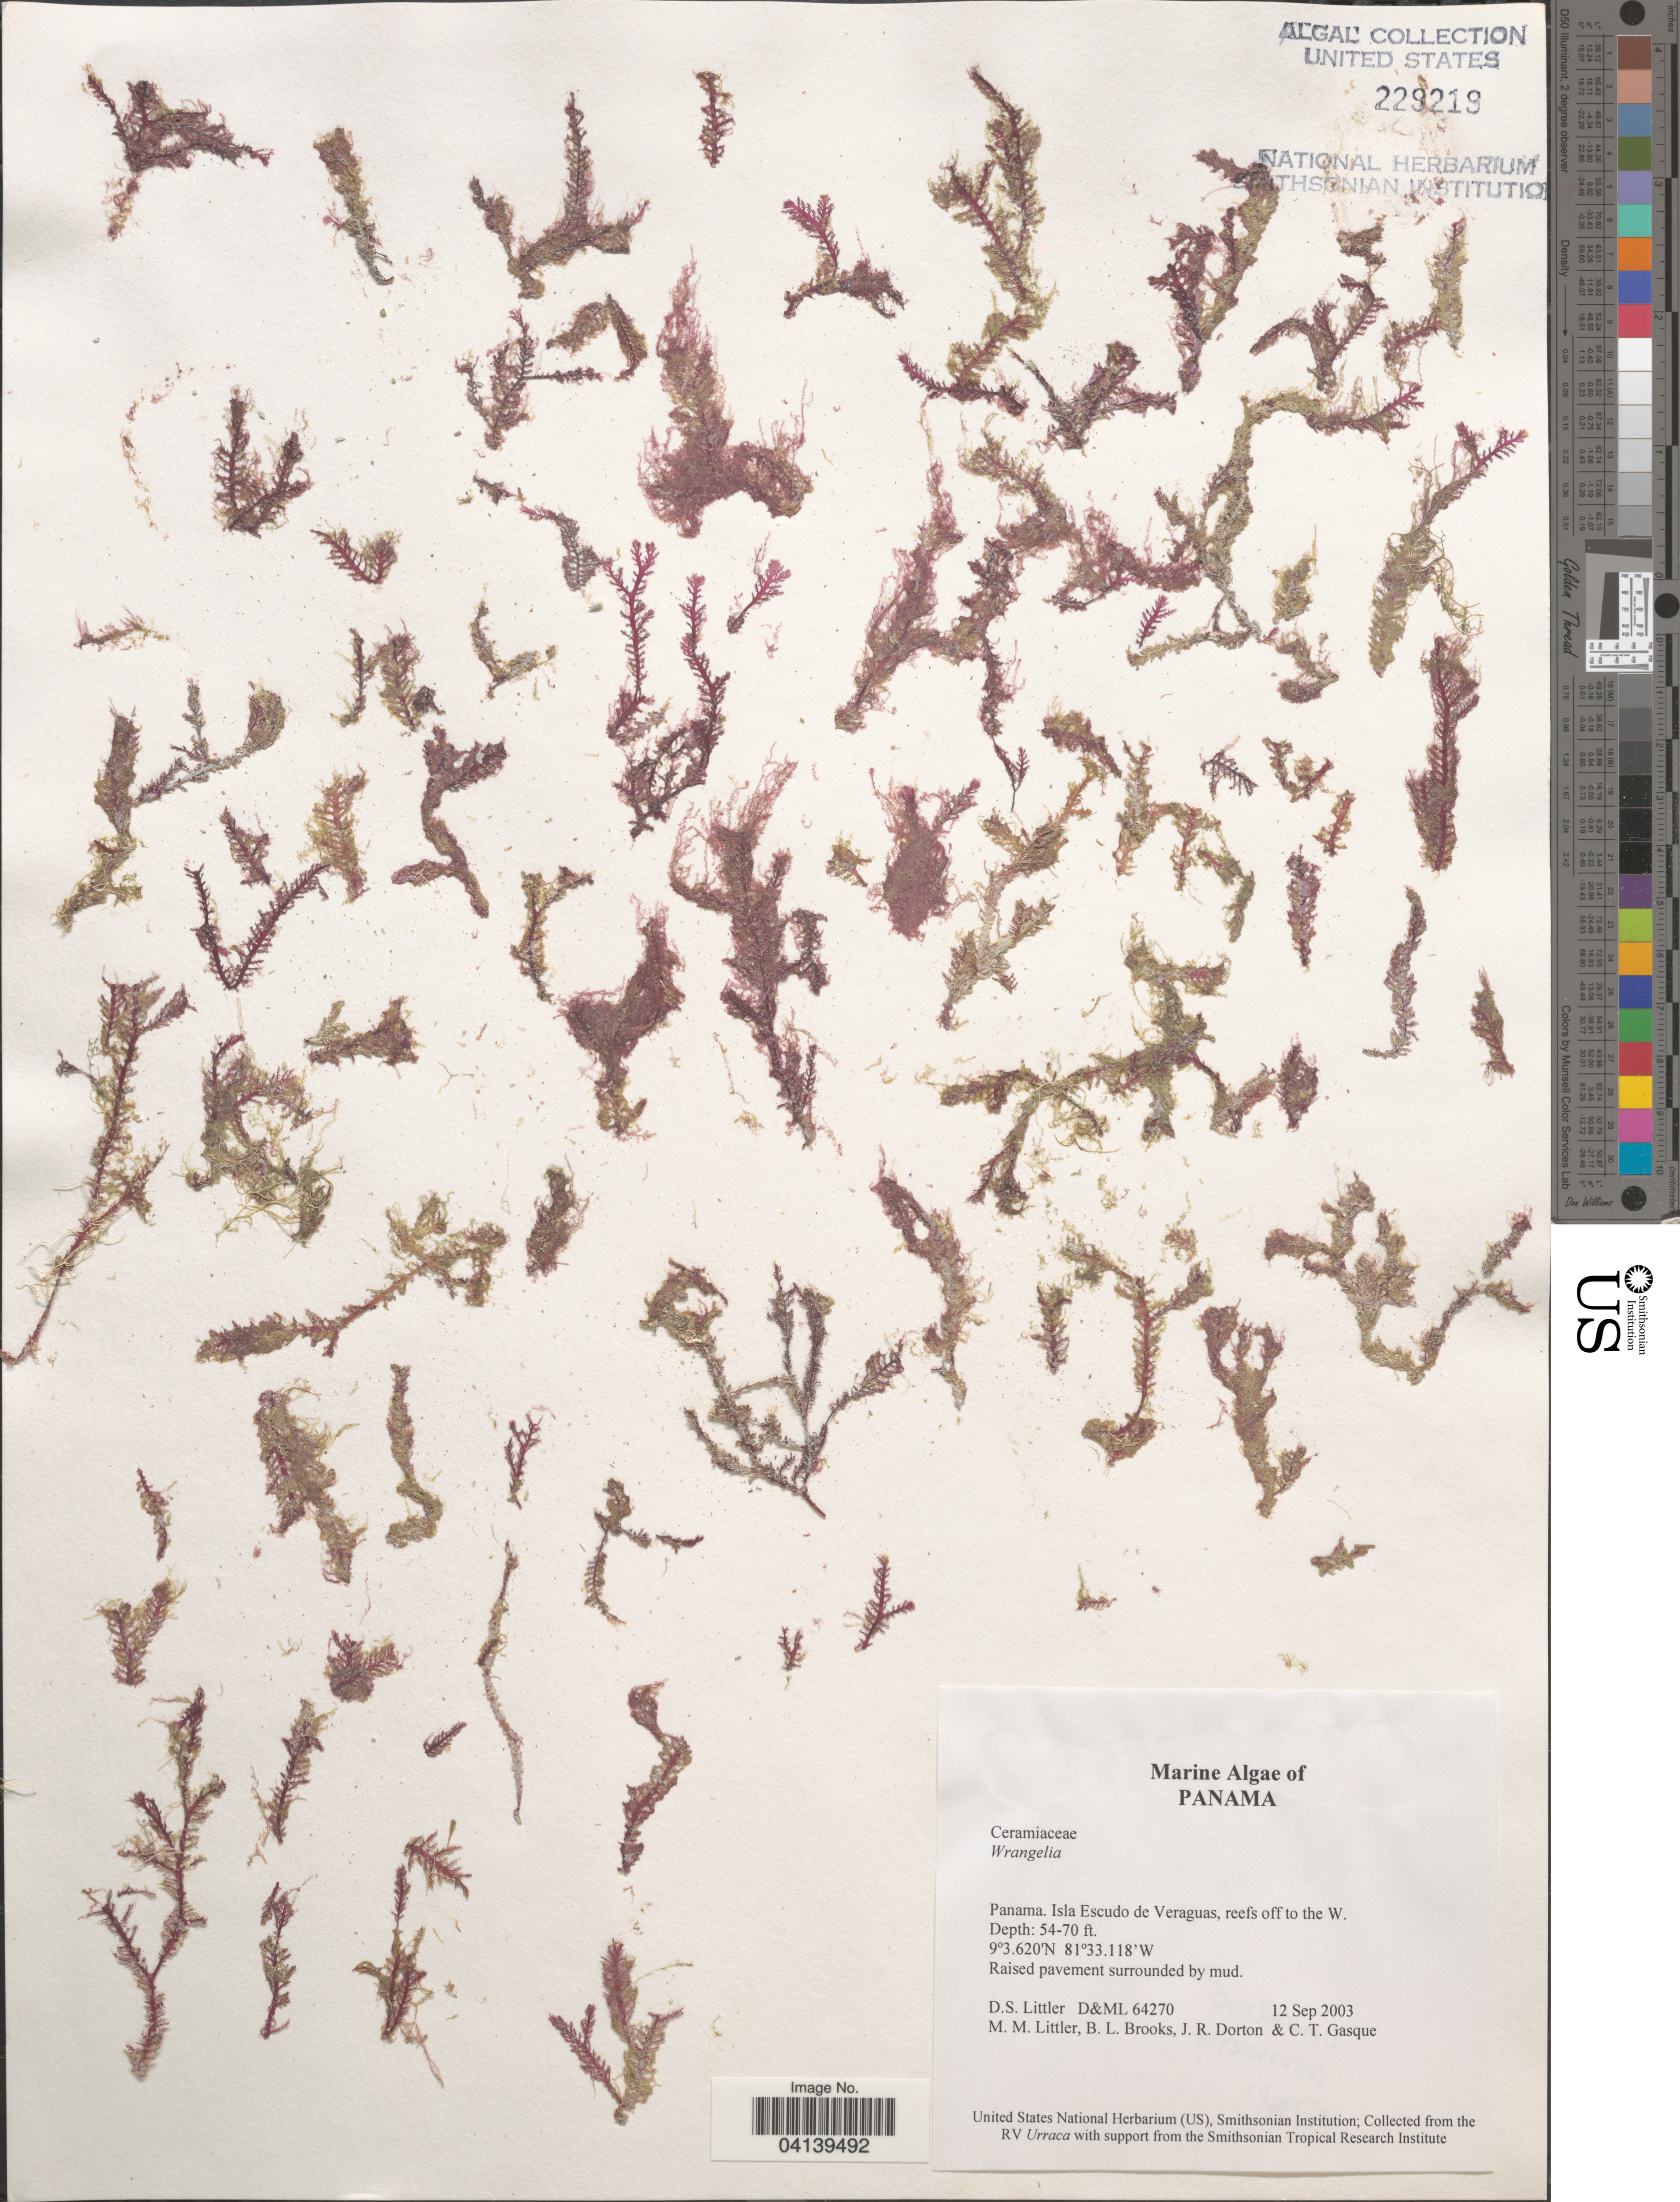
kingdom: Plantae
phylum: Rhodophyta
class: Florideophyceae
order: Ceramiales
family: Rhodomelaceae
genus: Laurencia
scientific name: Laurencia complanata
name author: (Suhr) Kütz.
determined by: Brooks, B. L., (BOT), Smithsonian Institution - National Museum of Natural History (UNITED STATES)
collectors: D. S. Littler, B. Brooks, J. Dorton & C. Gasque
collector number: D&ML64270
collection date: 2003-09-12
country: Panama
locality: Isla Escudo de Veraguas, reefs off to the W.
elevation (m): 16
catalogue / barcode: US 229219